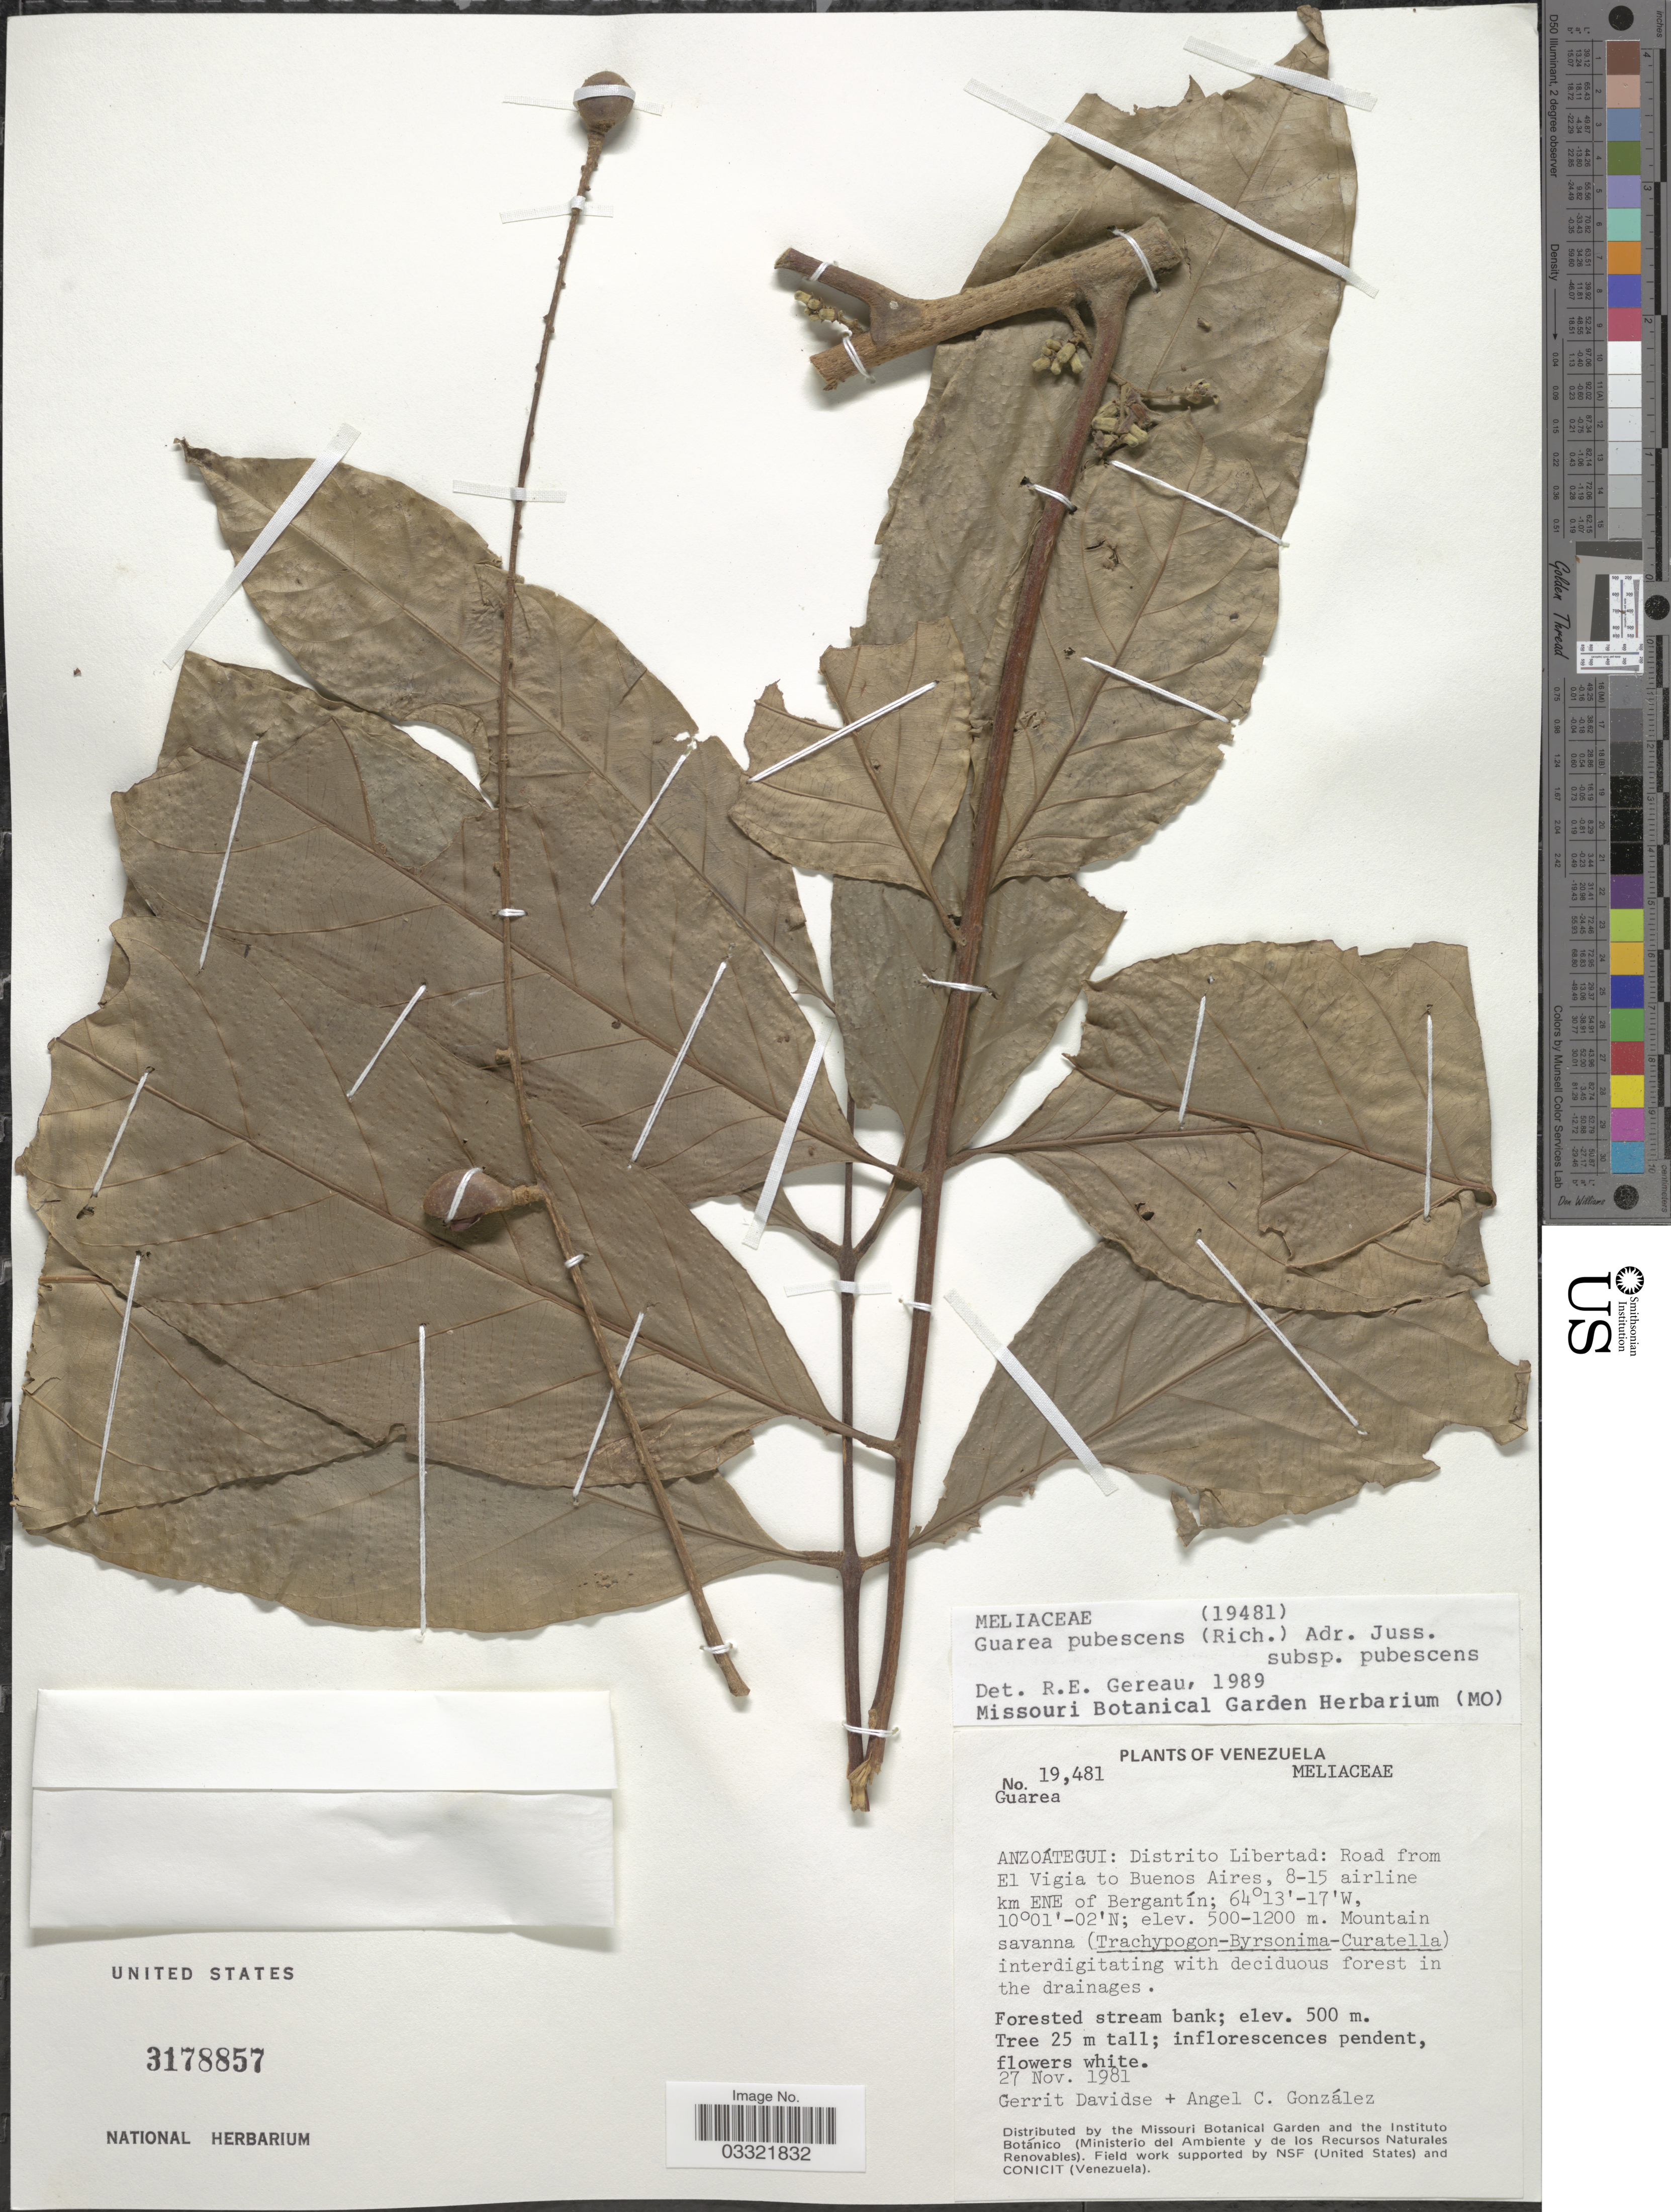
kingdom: Plantae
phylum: Tracheophyta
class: Magnoliopsida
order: Sapindales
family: Meliaceae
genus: Guarea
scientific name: Guarea pubescens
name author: (Rich.) A. Juss.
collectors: G. Davidse & A. C. González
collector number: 19481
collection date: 1981-11-27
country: Venezuela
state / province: Anzoategui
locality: Distrito Libertad: Road from El Vigia to Buenos Aires, 8-15 airline km ENE of Bergantín.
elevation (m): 500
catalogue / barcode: US 3178857